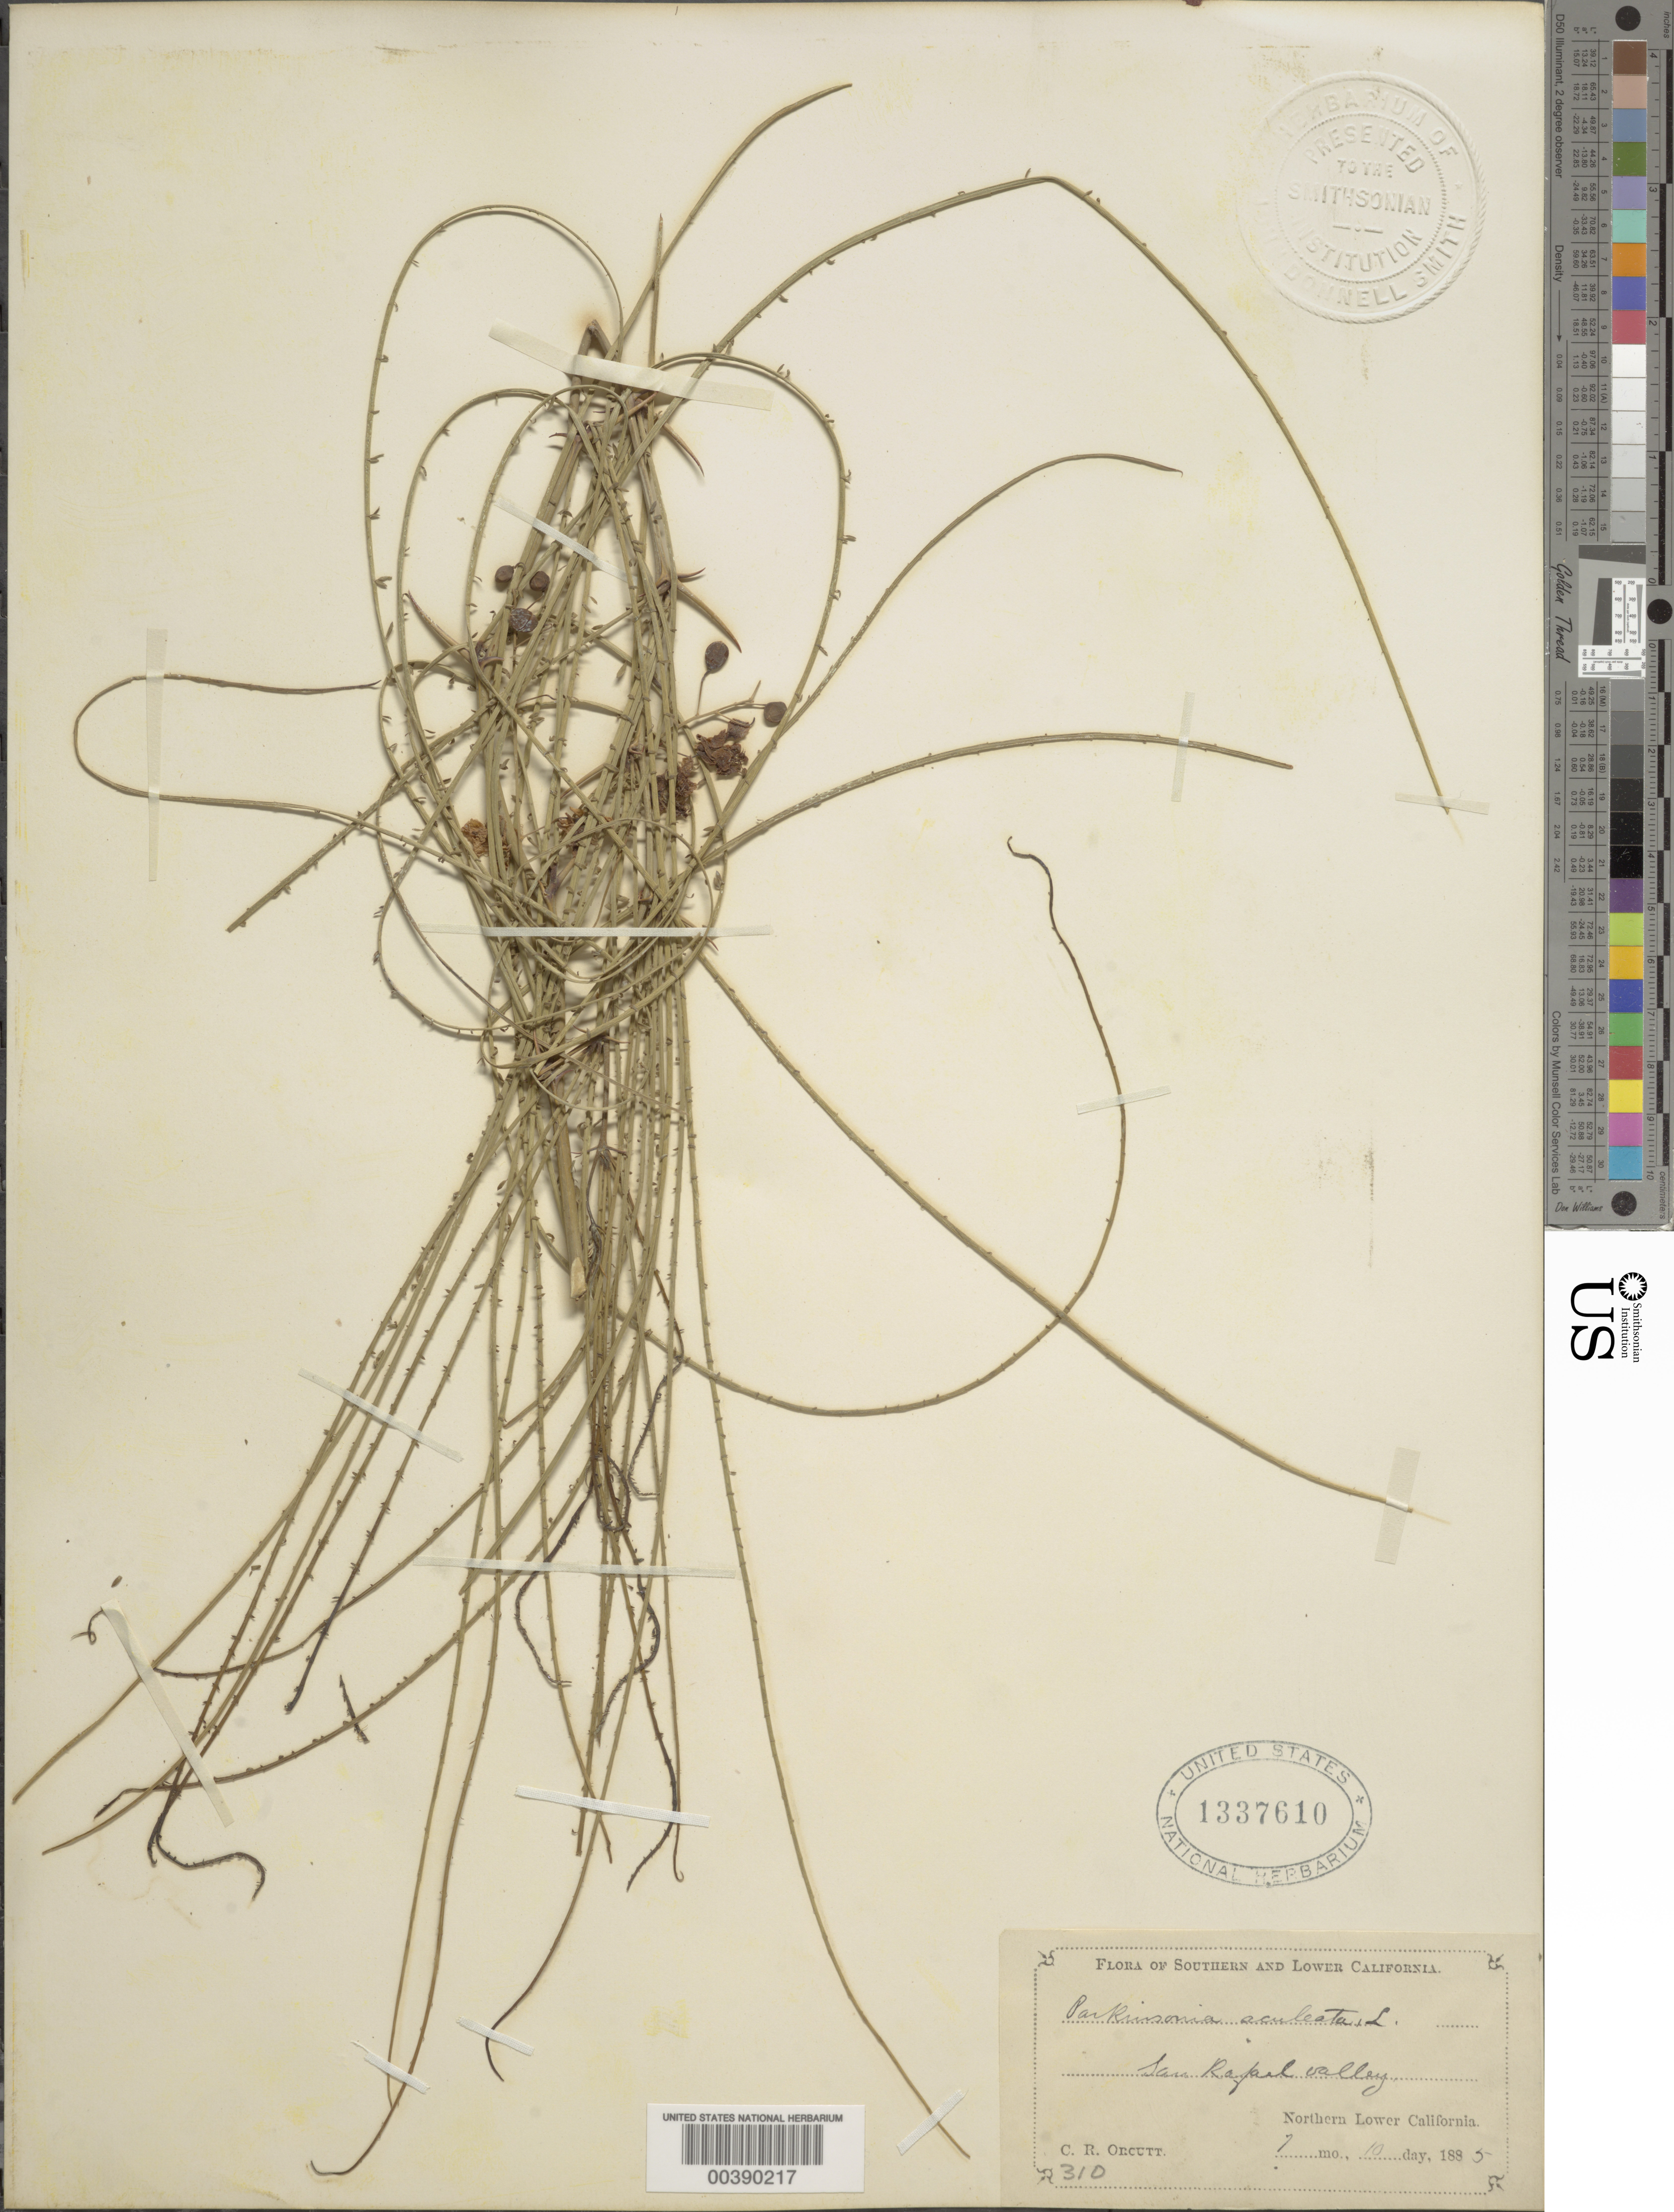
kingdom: Plantae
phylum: Tracheophyta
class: Magnoliopsida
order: Fabales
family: Fabaceae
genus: Parkinsonia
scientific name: Parkinsonia aculeata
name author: L.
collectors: C. R. Orcutt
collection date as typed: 10 --- 1885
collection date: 1885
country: Mexico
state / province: Baja California Norte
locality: San Rafael Valley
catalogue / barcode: US 1337610